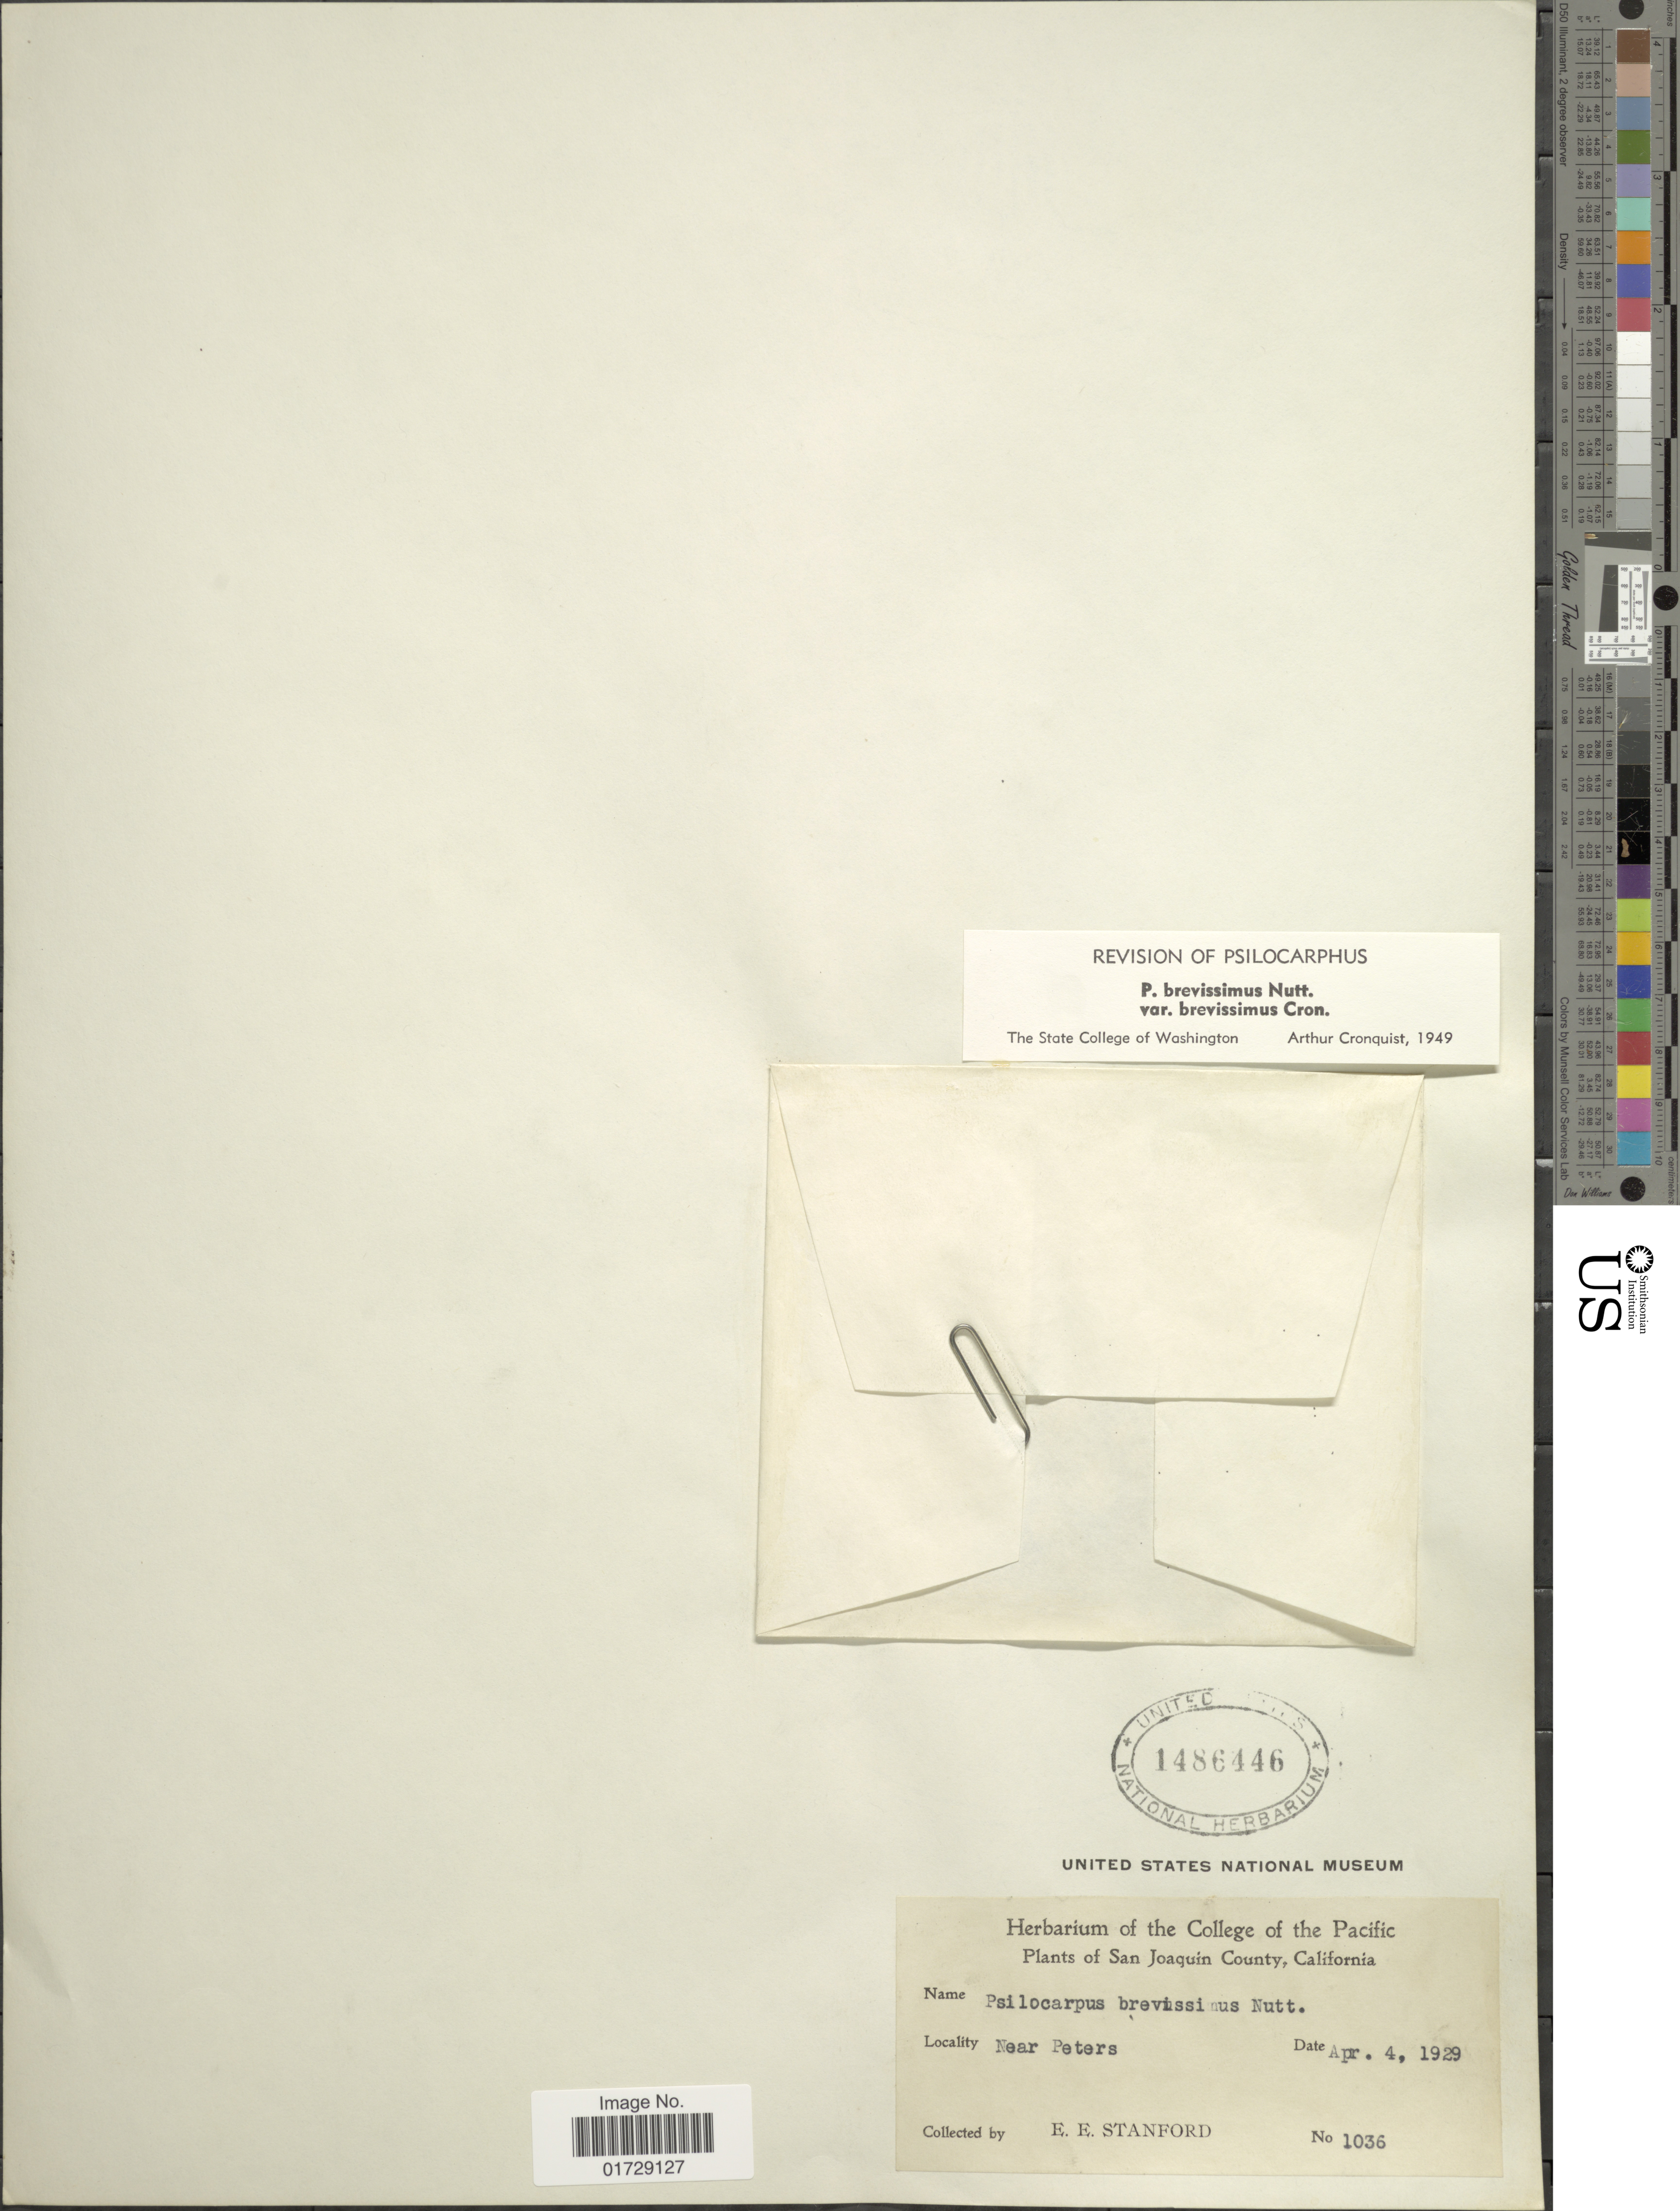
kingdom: Plantae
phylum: Tracheophyta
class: Magnoliopsida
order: Asterales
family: Asteraceae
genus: Psilocarphus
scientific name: Psilocarphus brevissimus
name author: Nutt.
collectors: E. Stanford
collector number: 1036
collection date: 1929-04-04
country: United States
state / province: California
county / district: San Joaquin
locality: San Joaquin County, Near Peters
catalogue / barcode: US 1486446